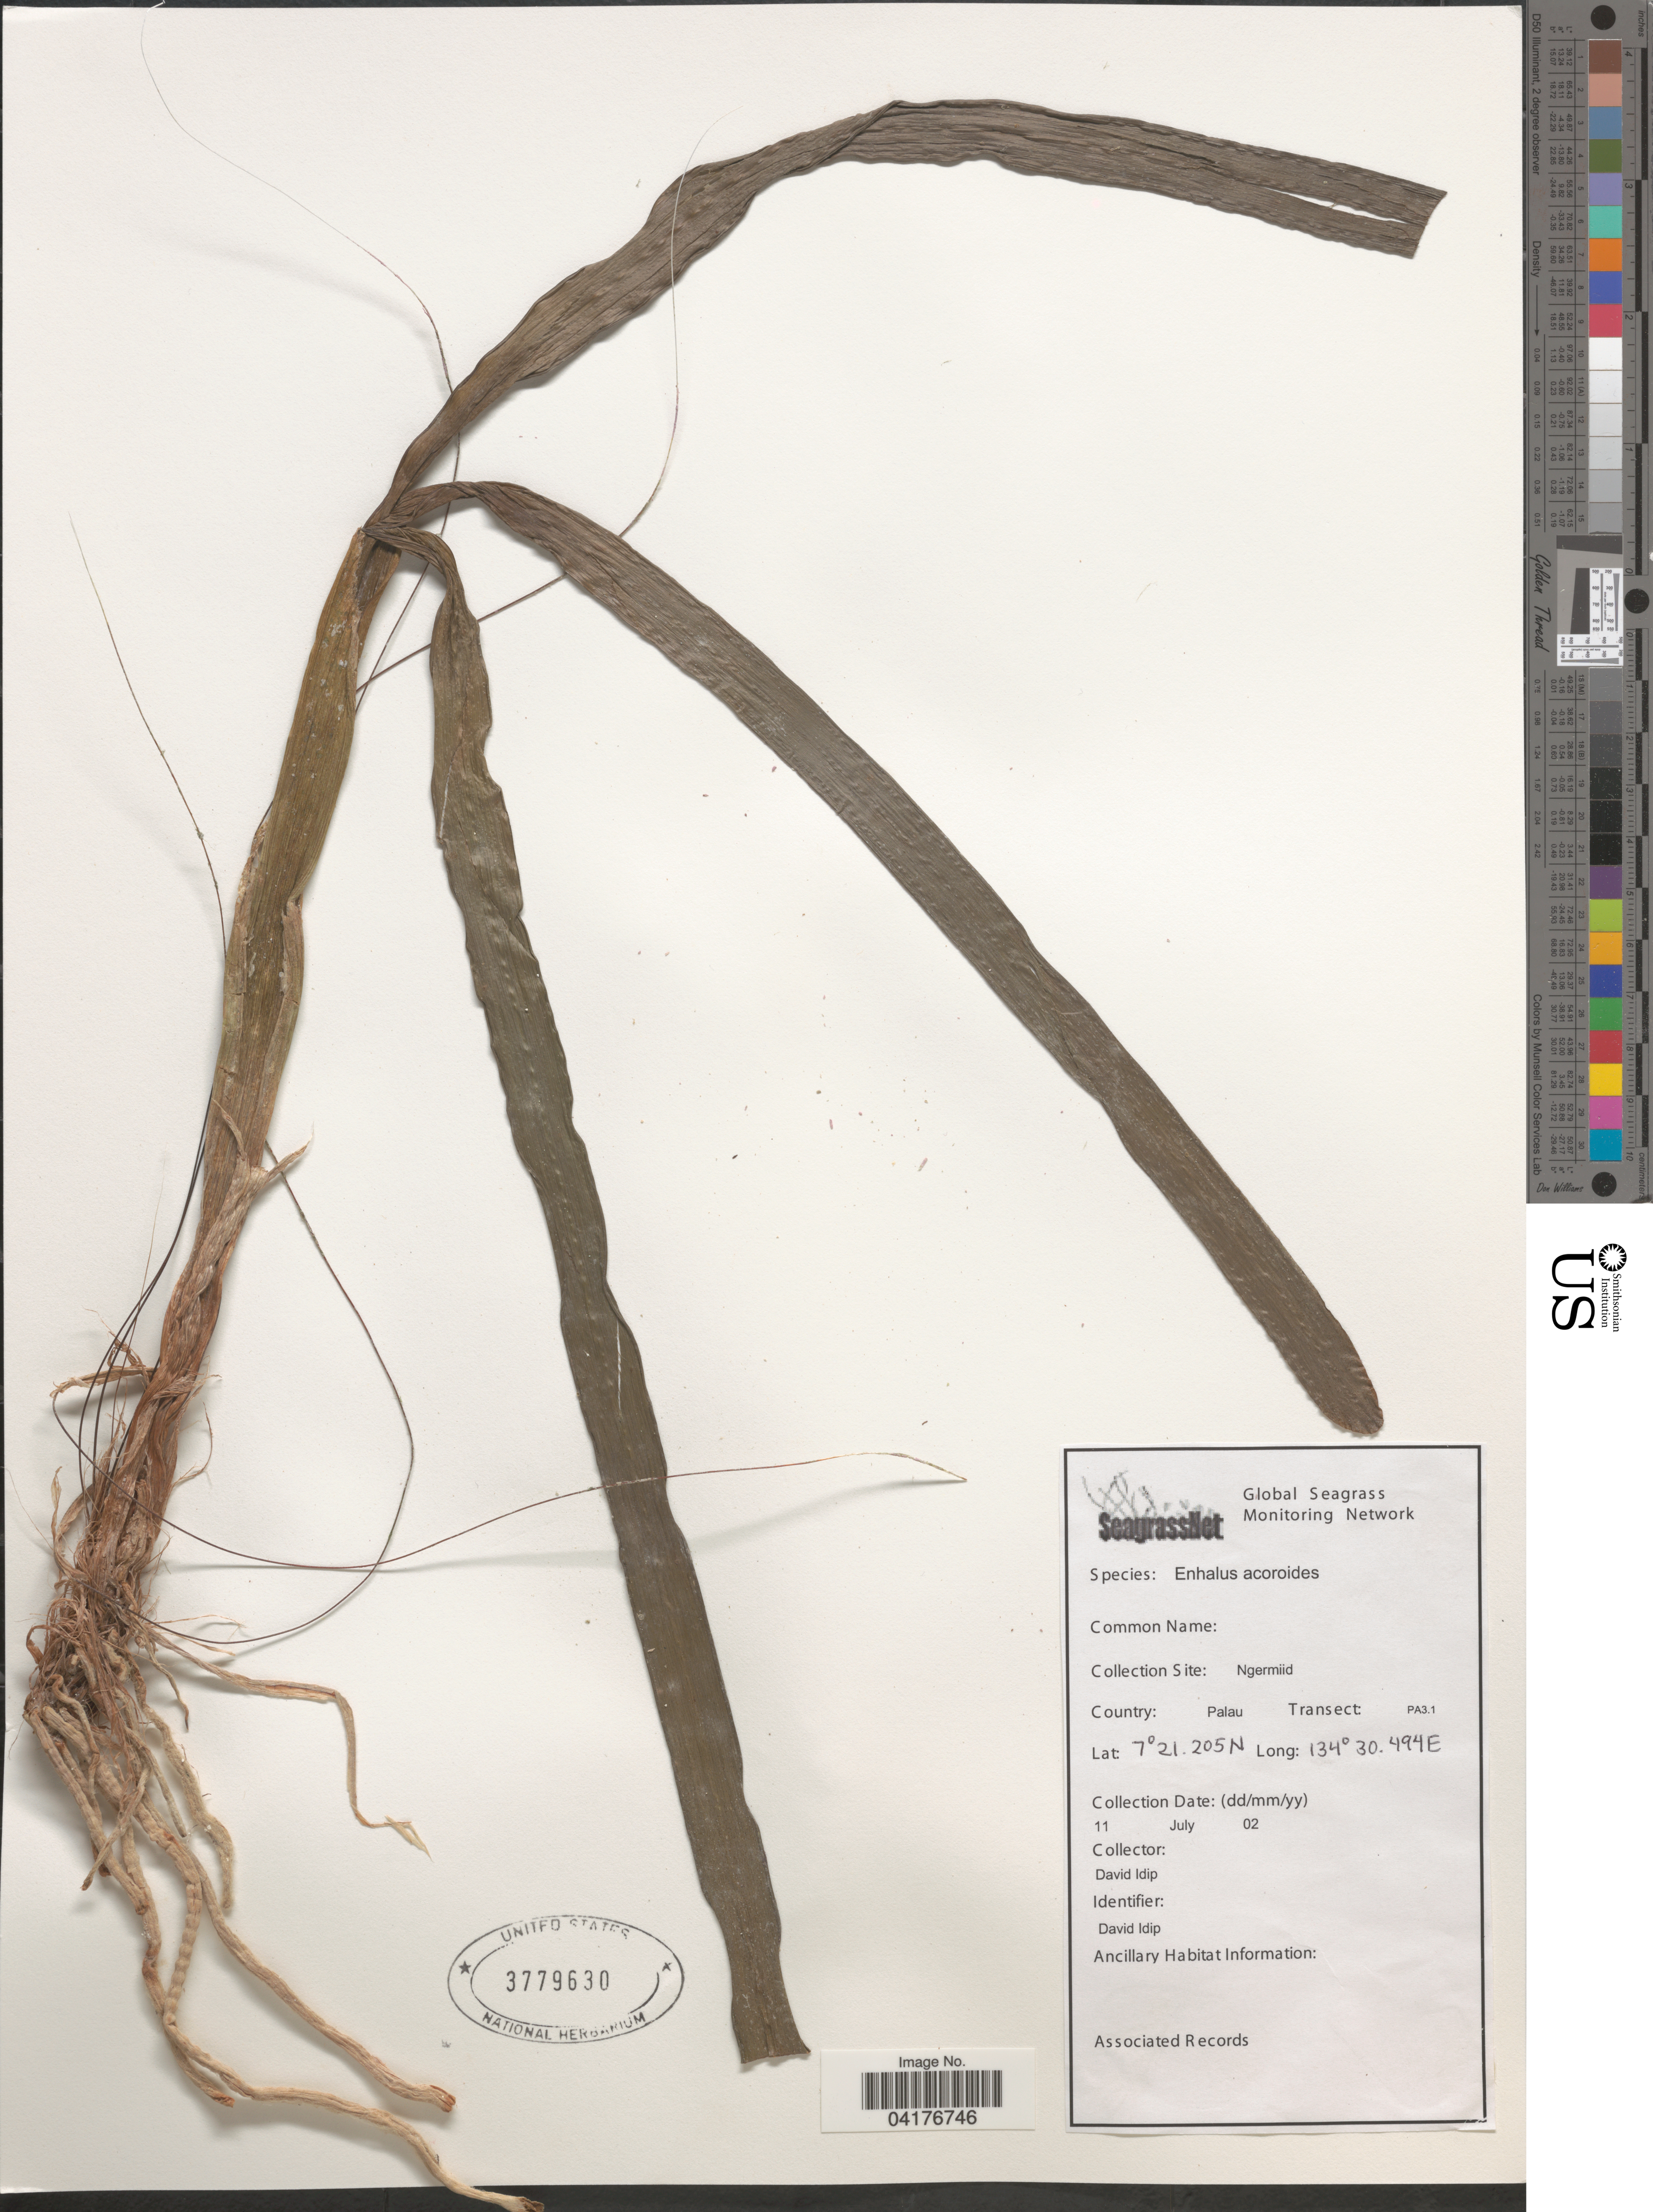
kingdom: Plantae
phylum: Tracheophyta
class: Liliopsida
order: Alismatales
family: Hydrocharitaceae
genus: Enhalus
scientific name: Enhalus acoroides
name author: (L. f.) Royle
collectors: D. Idip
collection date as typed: Transcribed d/m/y: 11/7/2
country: Palau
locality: Ngermiid. Palau. Transect: PA3.1.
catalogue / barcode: US 3779630